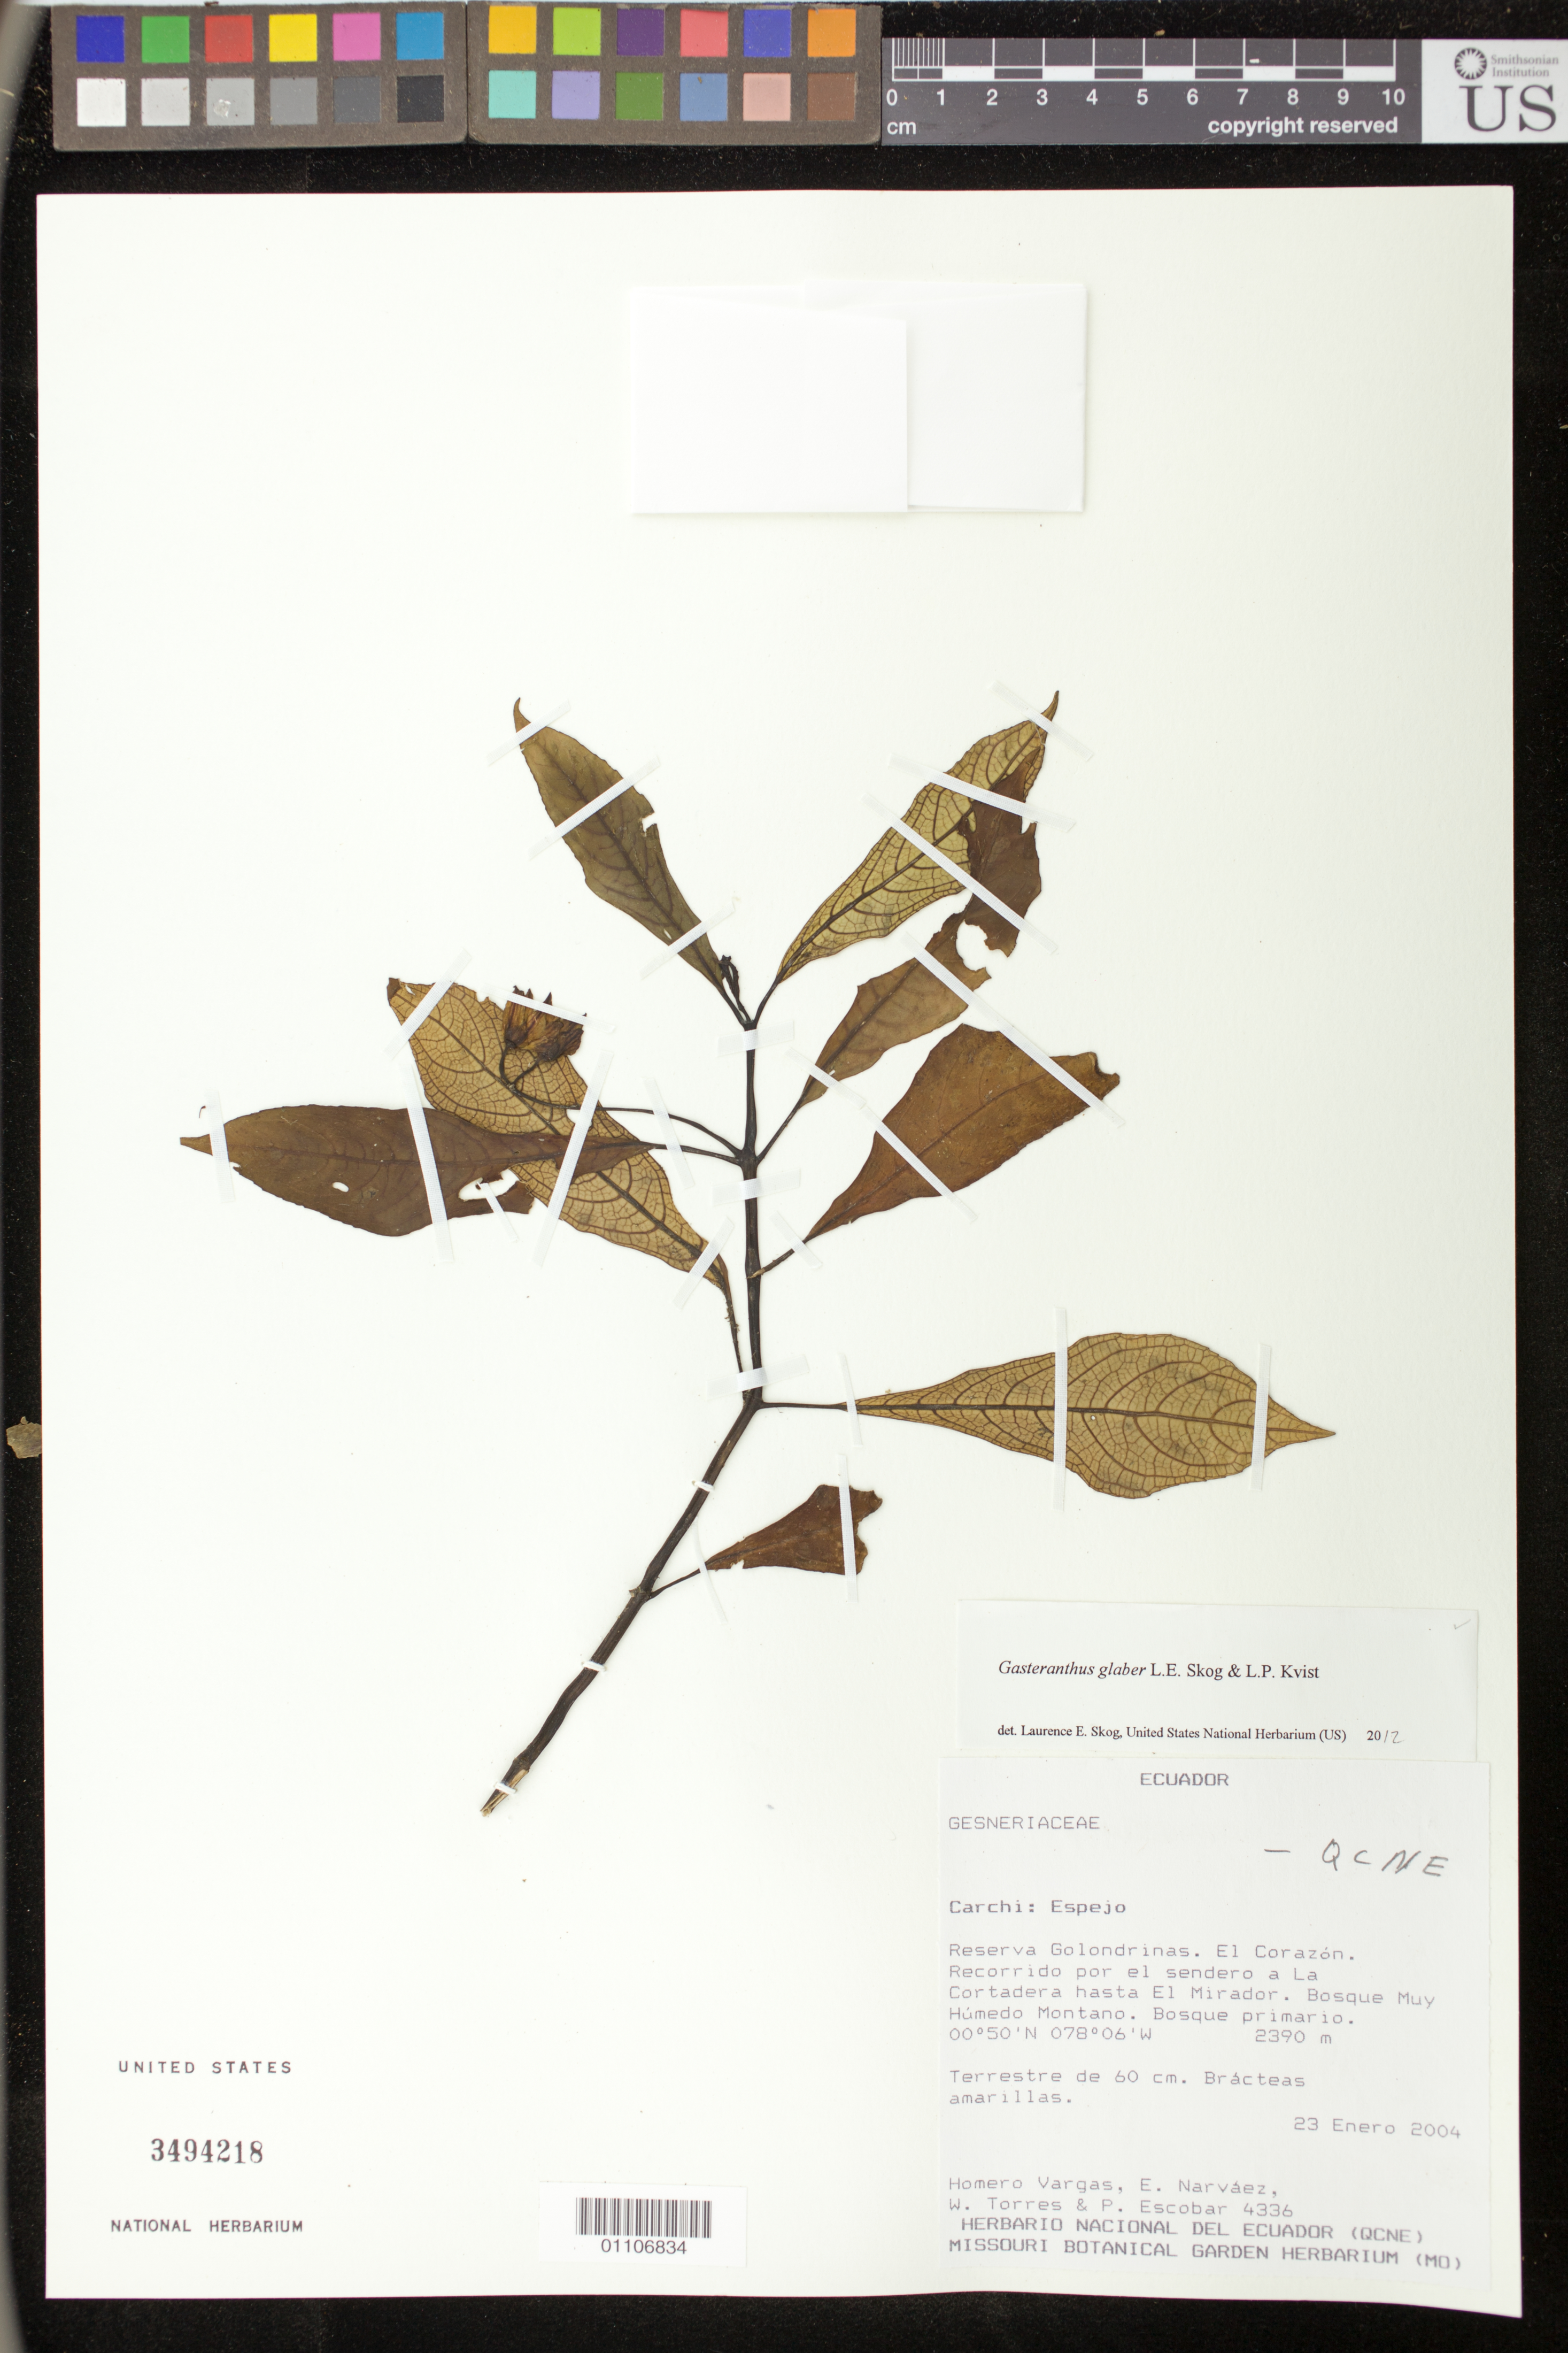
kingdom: Plantae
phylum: Tracheophyta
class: Magnoliopsida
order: Lamiales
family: Gesneriaceae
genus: Gasteranthus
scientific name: Gasteranthus glaber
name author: L.E. Skog & L.P. Kvist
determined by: Skog, Laurence E.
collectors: H. Vargas, E. Narváez, W. Torres & P. Escobar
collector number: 4336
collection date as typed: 23 Jan 2004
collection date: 2004-01-23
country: Ecuador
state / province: Carchi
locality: Carchi: Espejo. Reserva Golondrinas. El Corazón. Recorrido por el sendero a La Cortadera hasta El Mirador.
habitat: Bosque Muy Húmedo Montano. Bosque primario.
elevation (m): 2390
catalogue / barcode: US 3494218